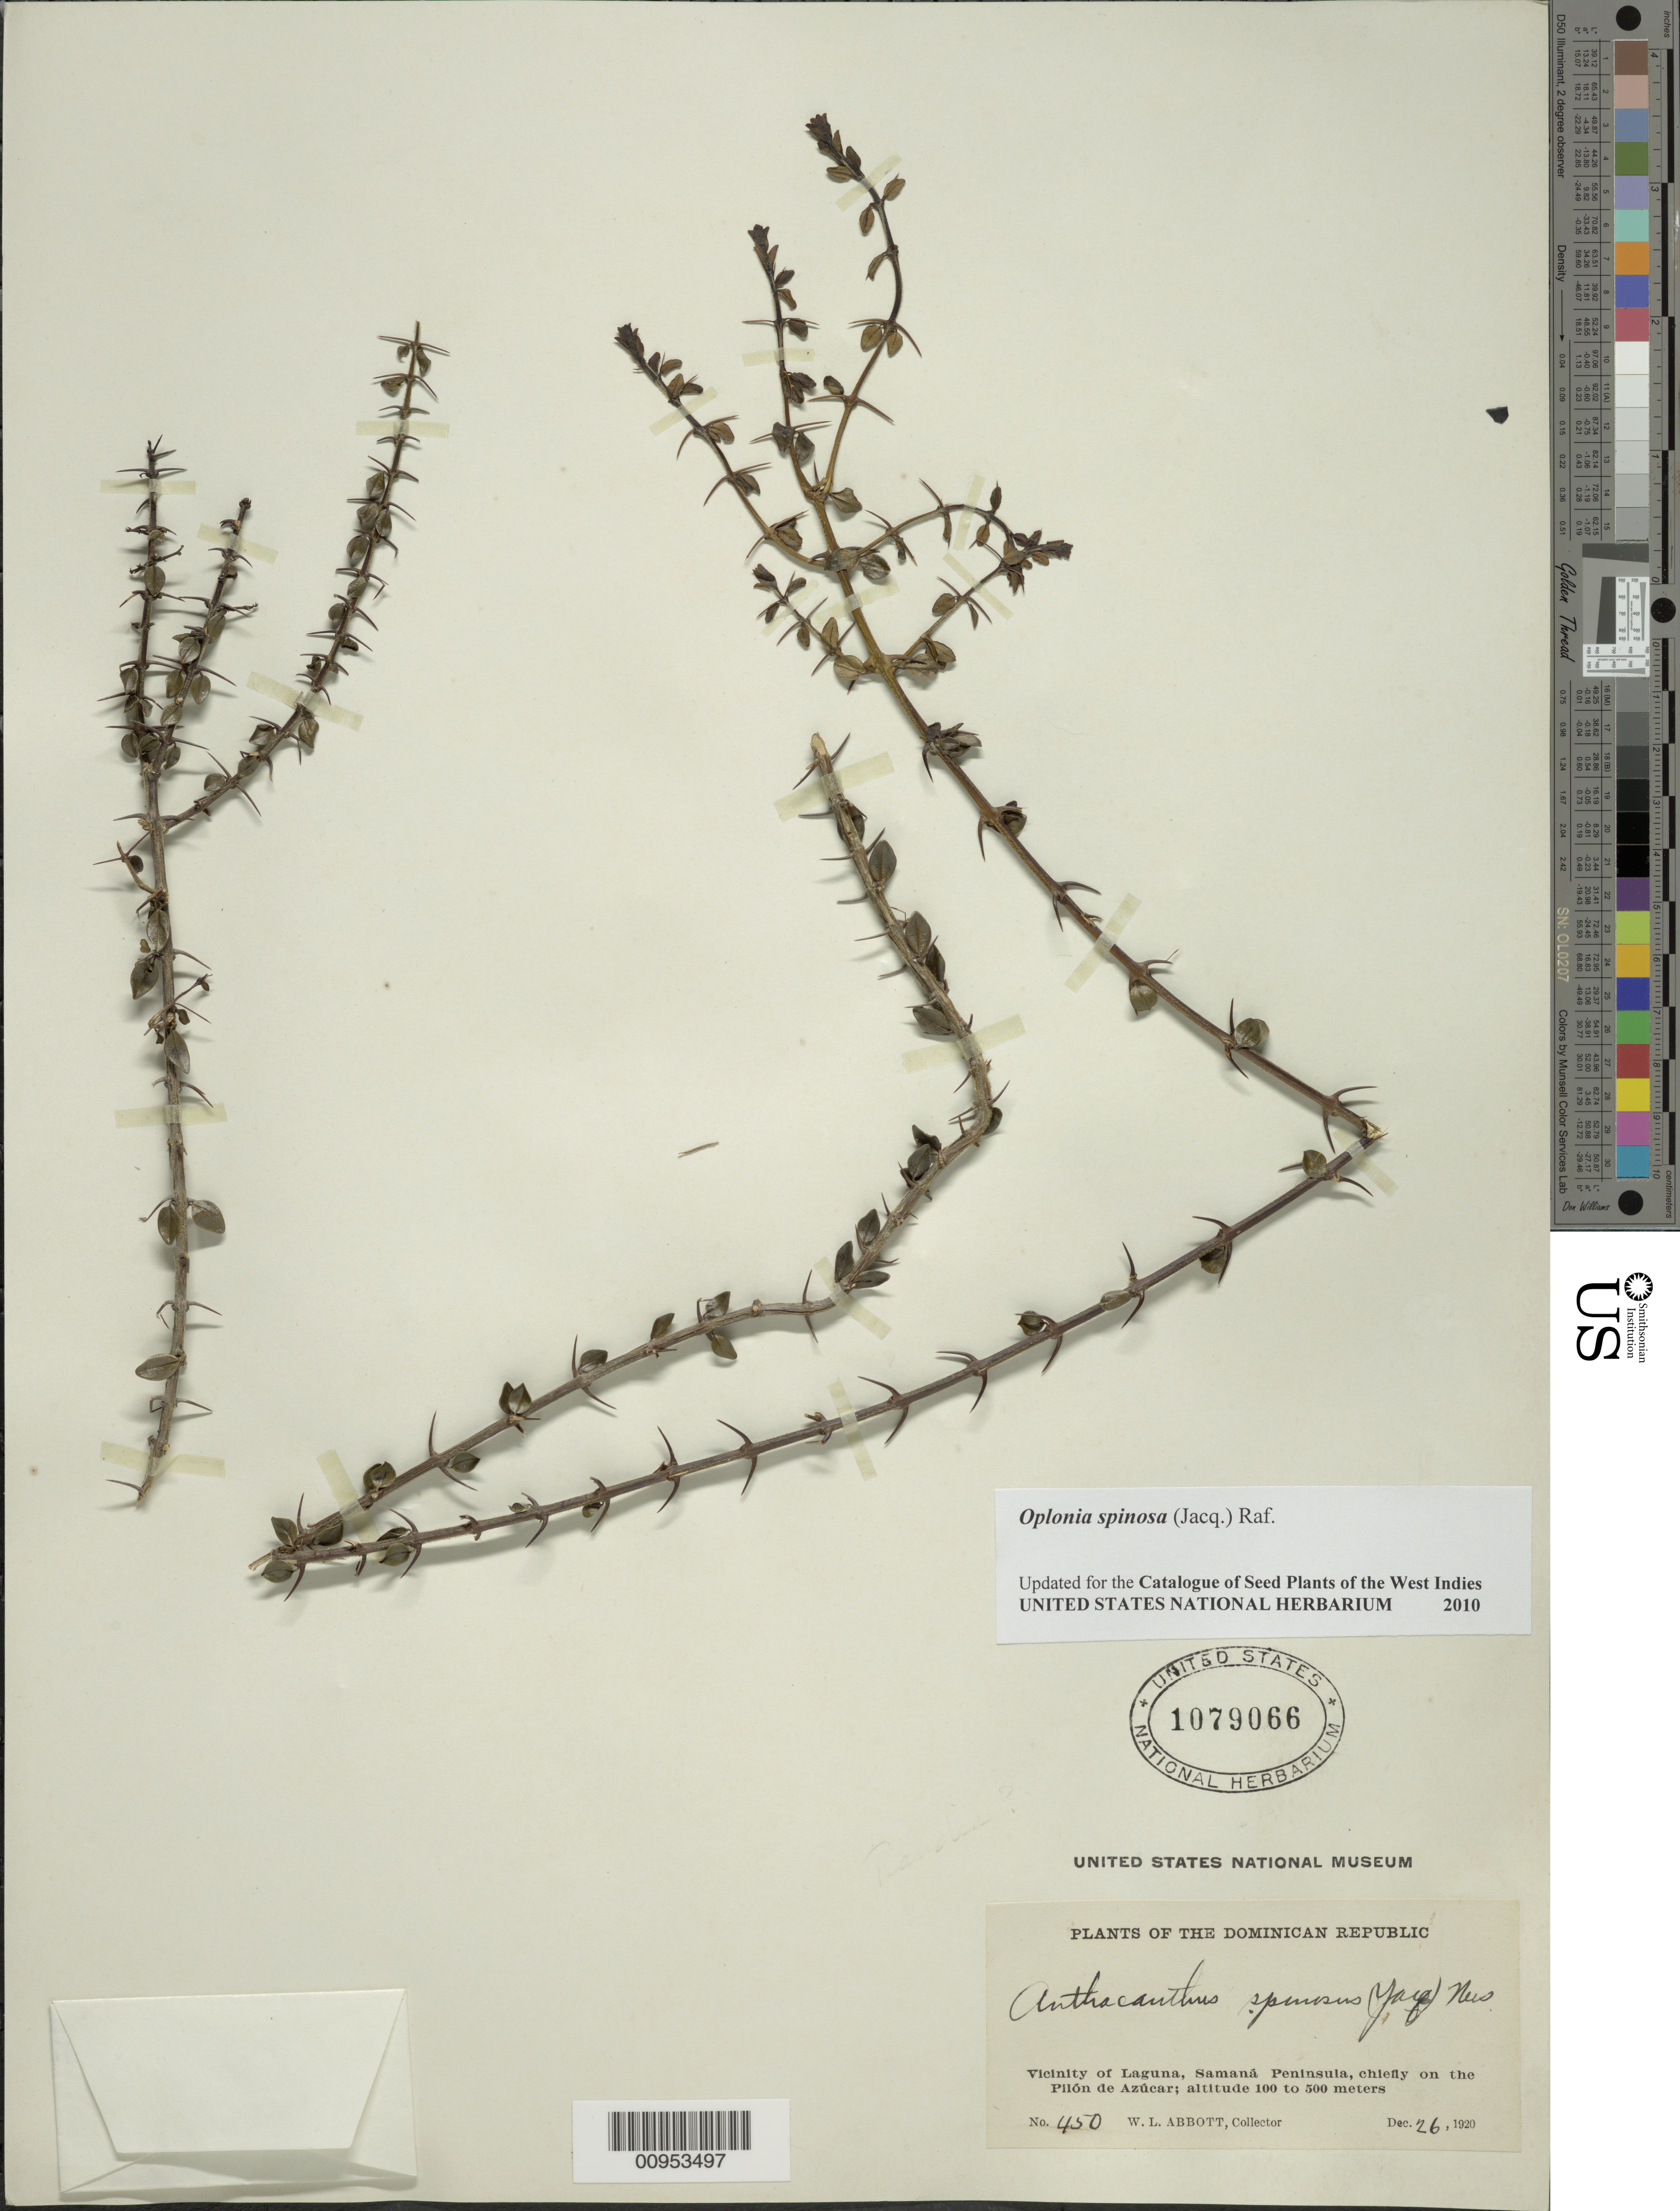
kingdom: Plantae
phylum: Tracheophyta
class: Magnoliopsida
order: Lamiales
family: Acanthaceae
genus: Oplonia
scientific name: Oplonia spinosa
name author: Raf.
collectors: W. L. Abbott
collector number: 450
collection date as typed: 26 Dec 1920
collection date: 1920-12-26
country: Dominican Republic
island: Hispaniola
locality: Vicinity of Laguna, Samaná Peninsula, chiefy on the Pilón de Azúcar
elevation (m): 100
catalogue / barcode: US 1079066